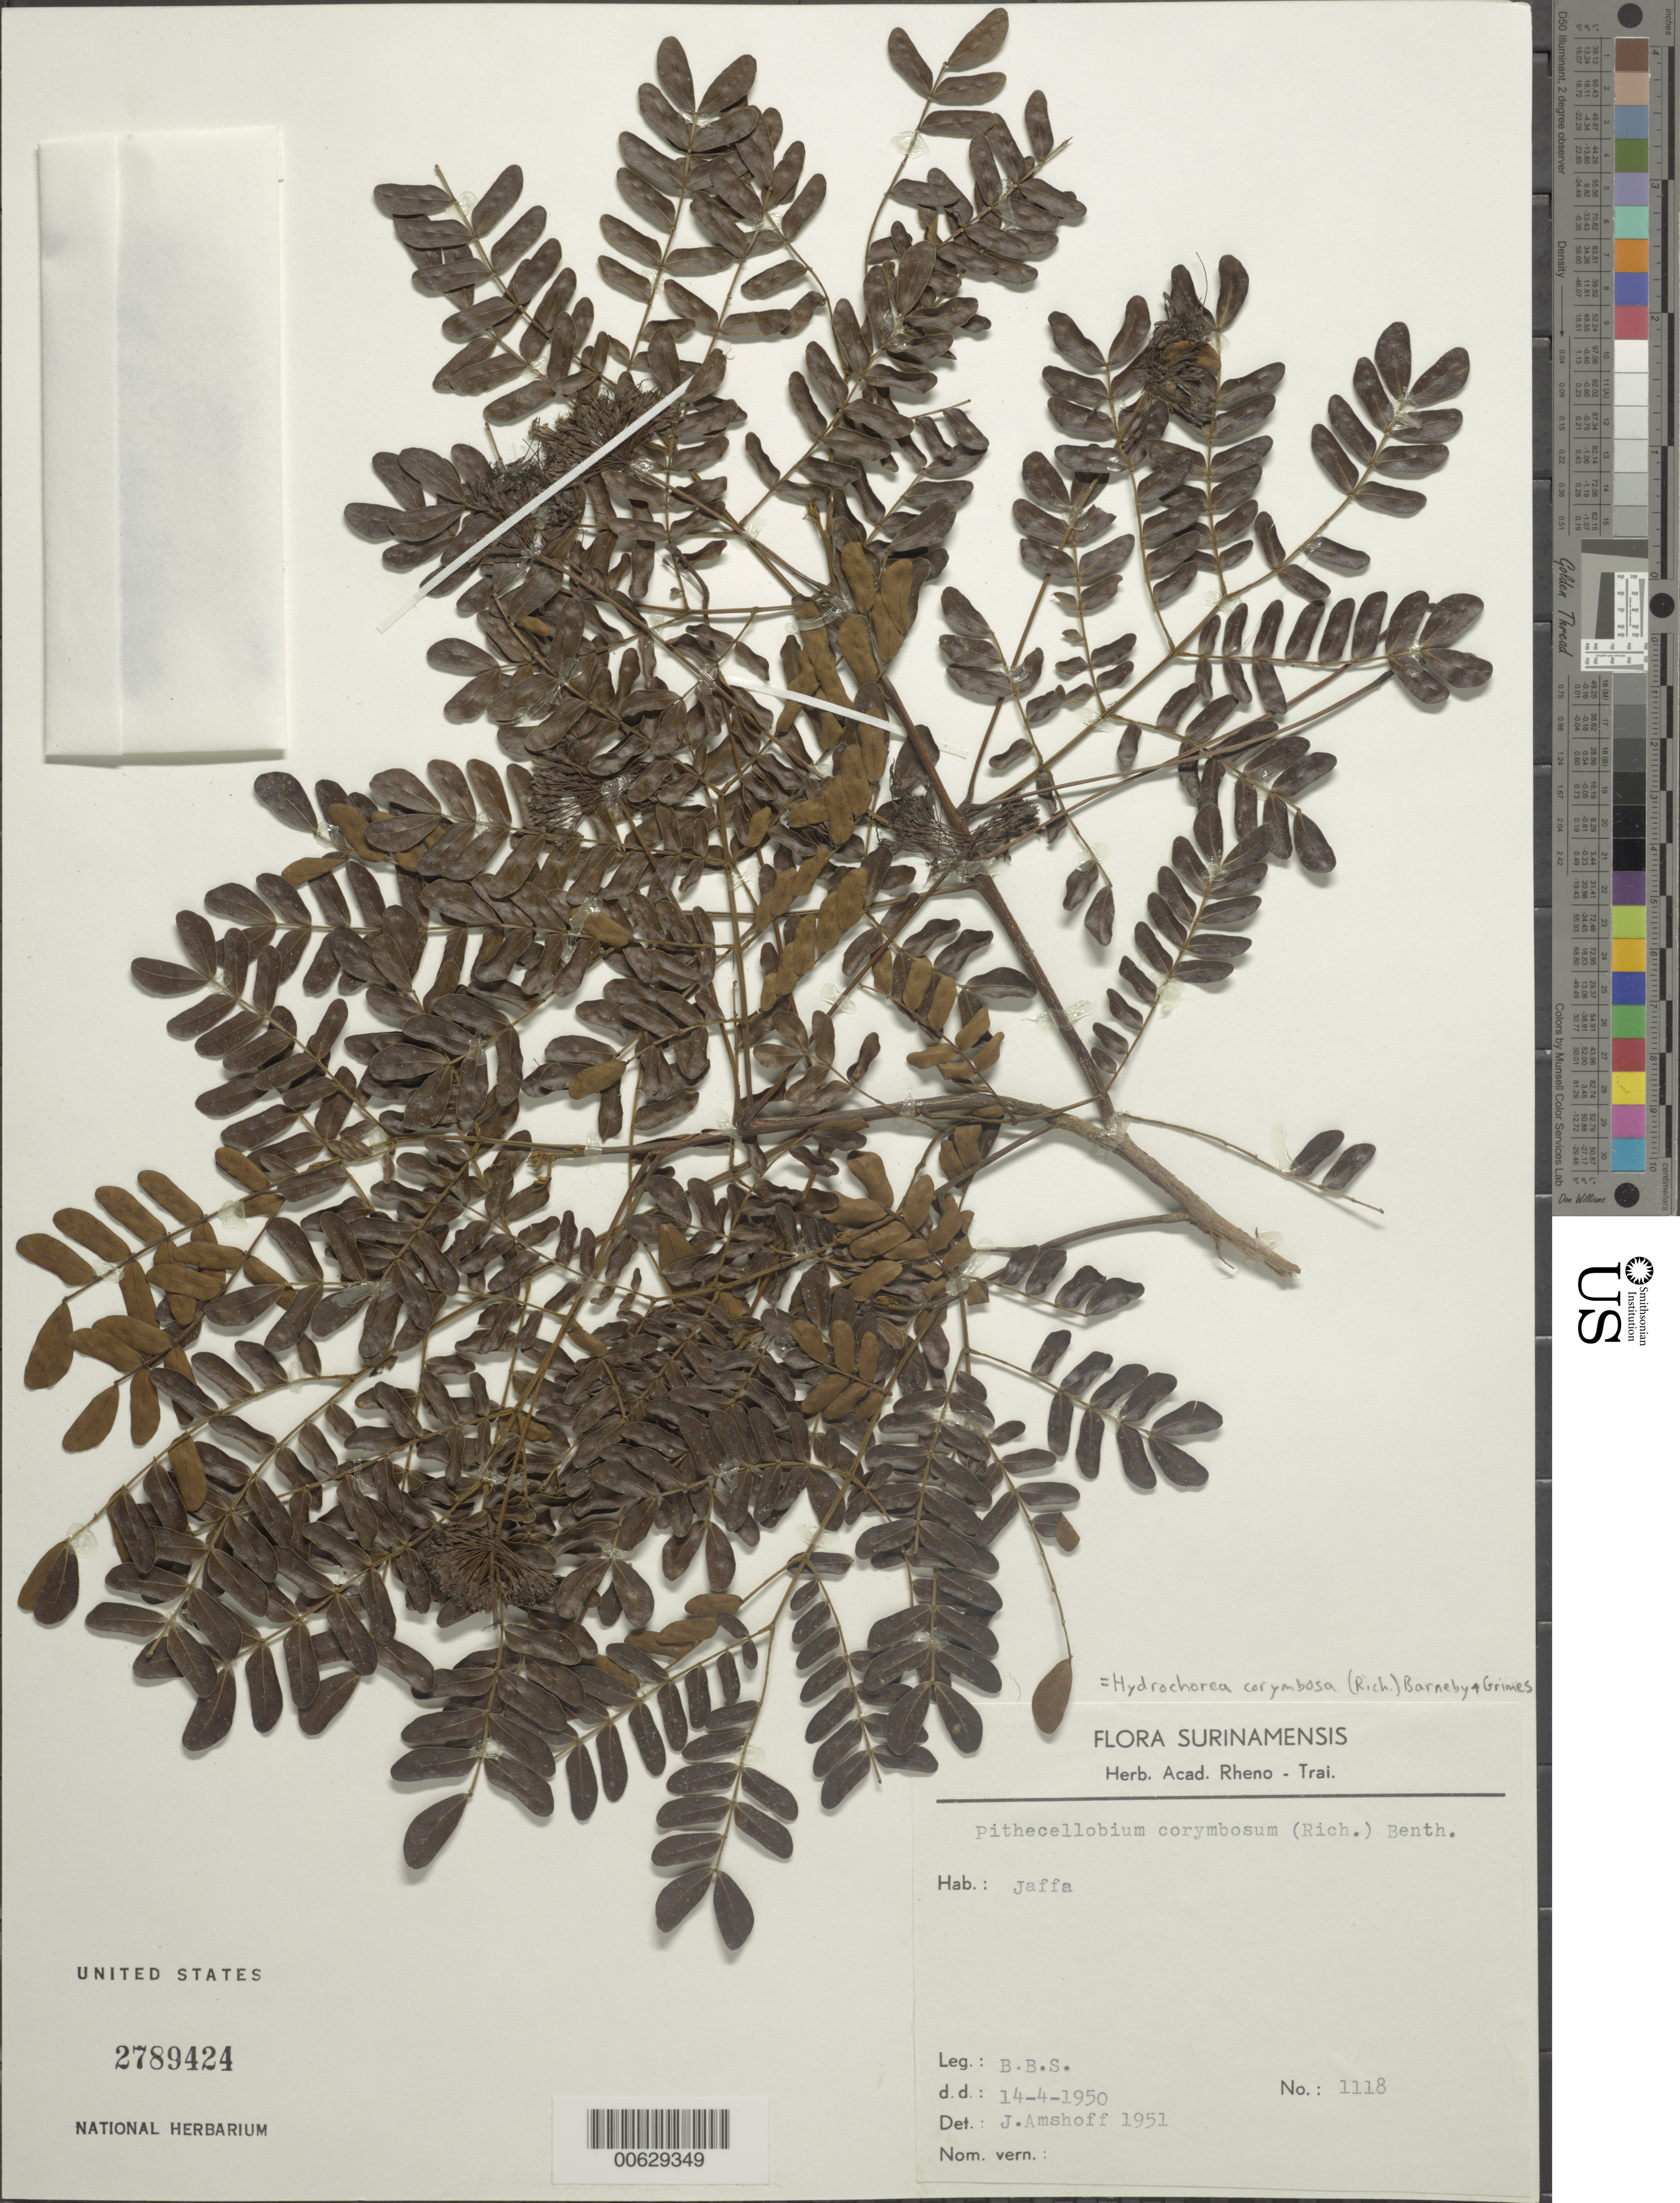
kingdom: Plantae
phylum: Tracheophyta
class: Magnoliopsida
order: Fabales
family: Fabaceae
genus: Hydrochorea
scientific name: Hydrochorea corymbosa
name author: (Rich.) Barneby & J.W. Grimes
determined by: Amshoff, G. J. H.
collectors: B. B. S.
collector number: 1118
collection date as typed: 14-Apr-50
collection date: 1950-04-14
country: Suriname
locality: Jaffa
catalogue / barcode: US 2789424